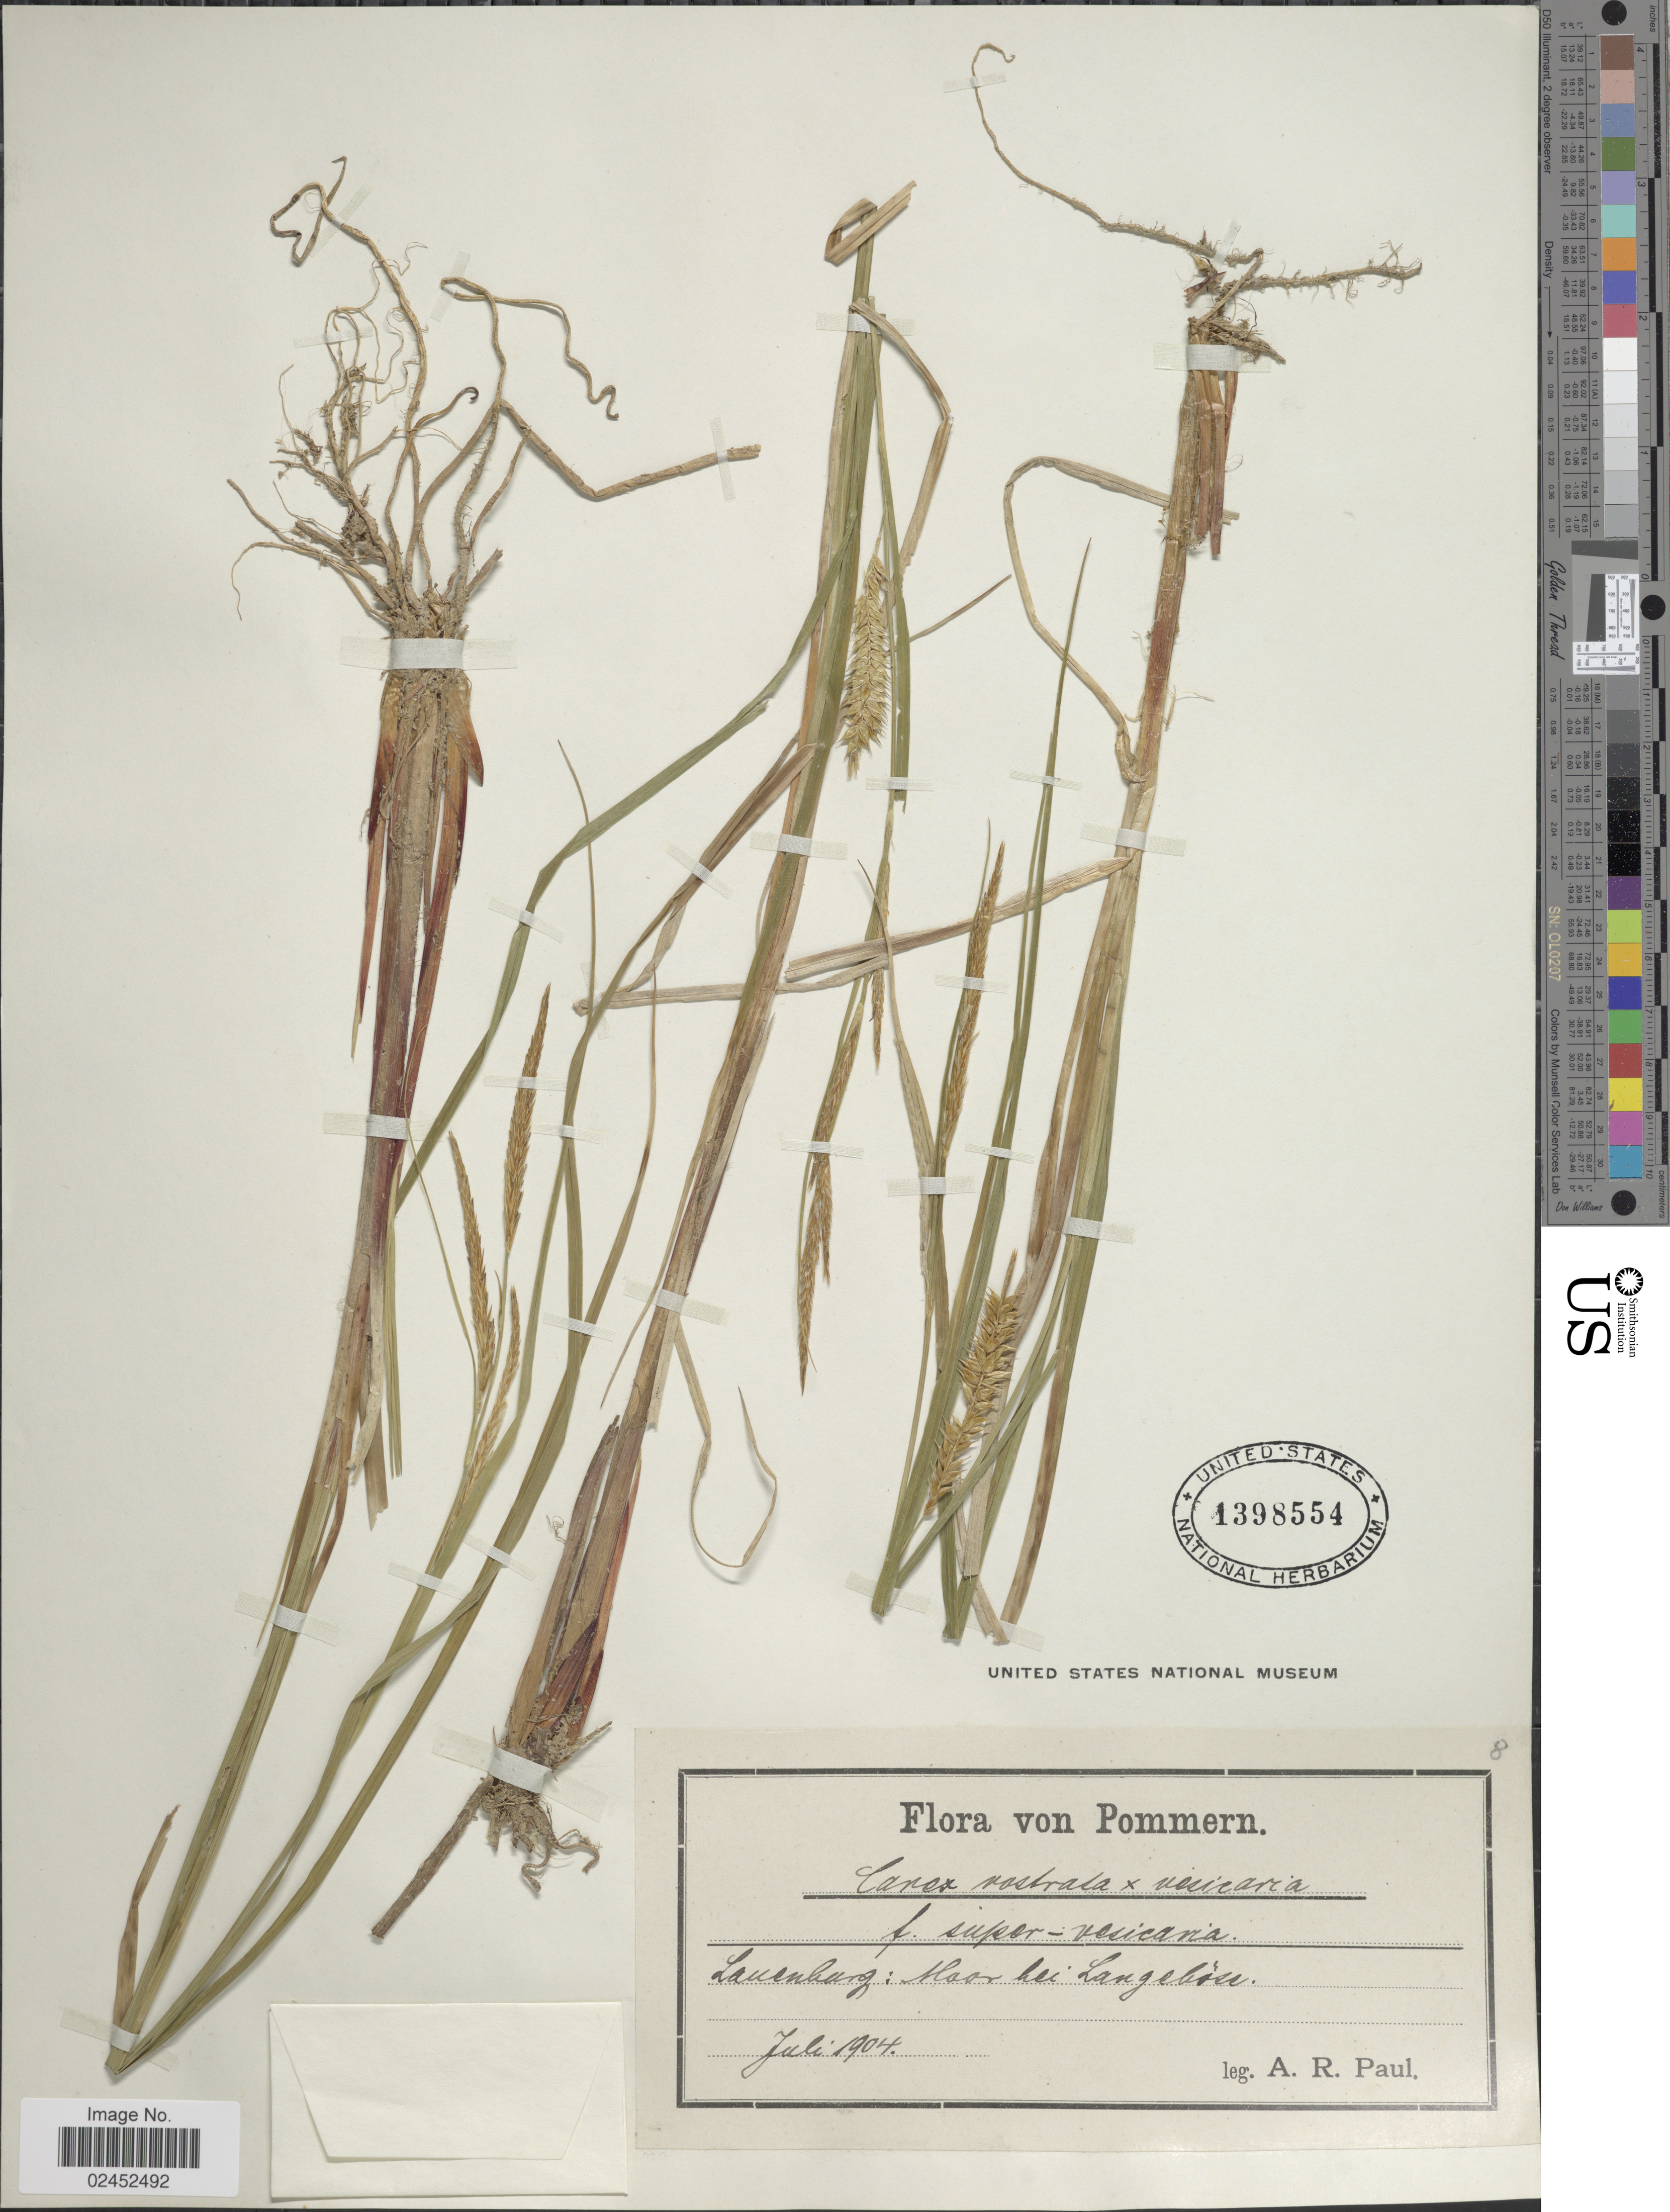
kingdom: Plantae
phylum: Tracheophyta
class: Liliopsida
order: Poales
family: Cyperaceae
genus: Carex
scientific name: Carex rostrata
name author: Stokes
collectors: A. Paul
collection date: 1904-07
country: Germany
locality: Pommeren Lauenburg: Moor bei Langeboss. [interpreted]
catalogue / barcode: US 1398554